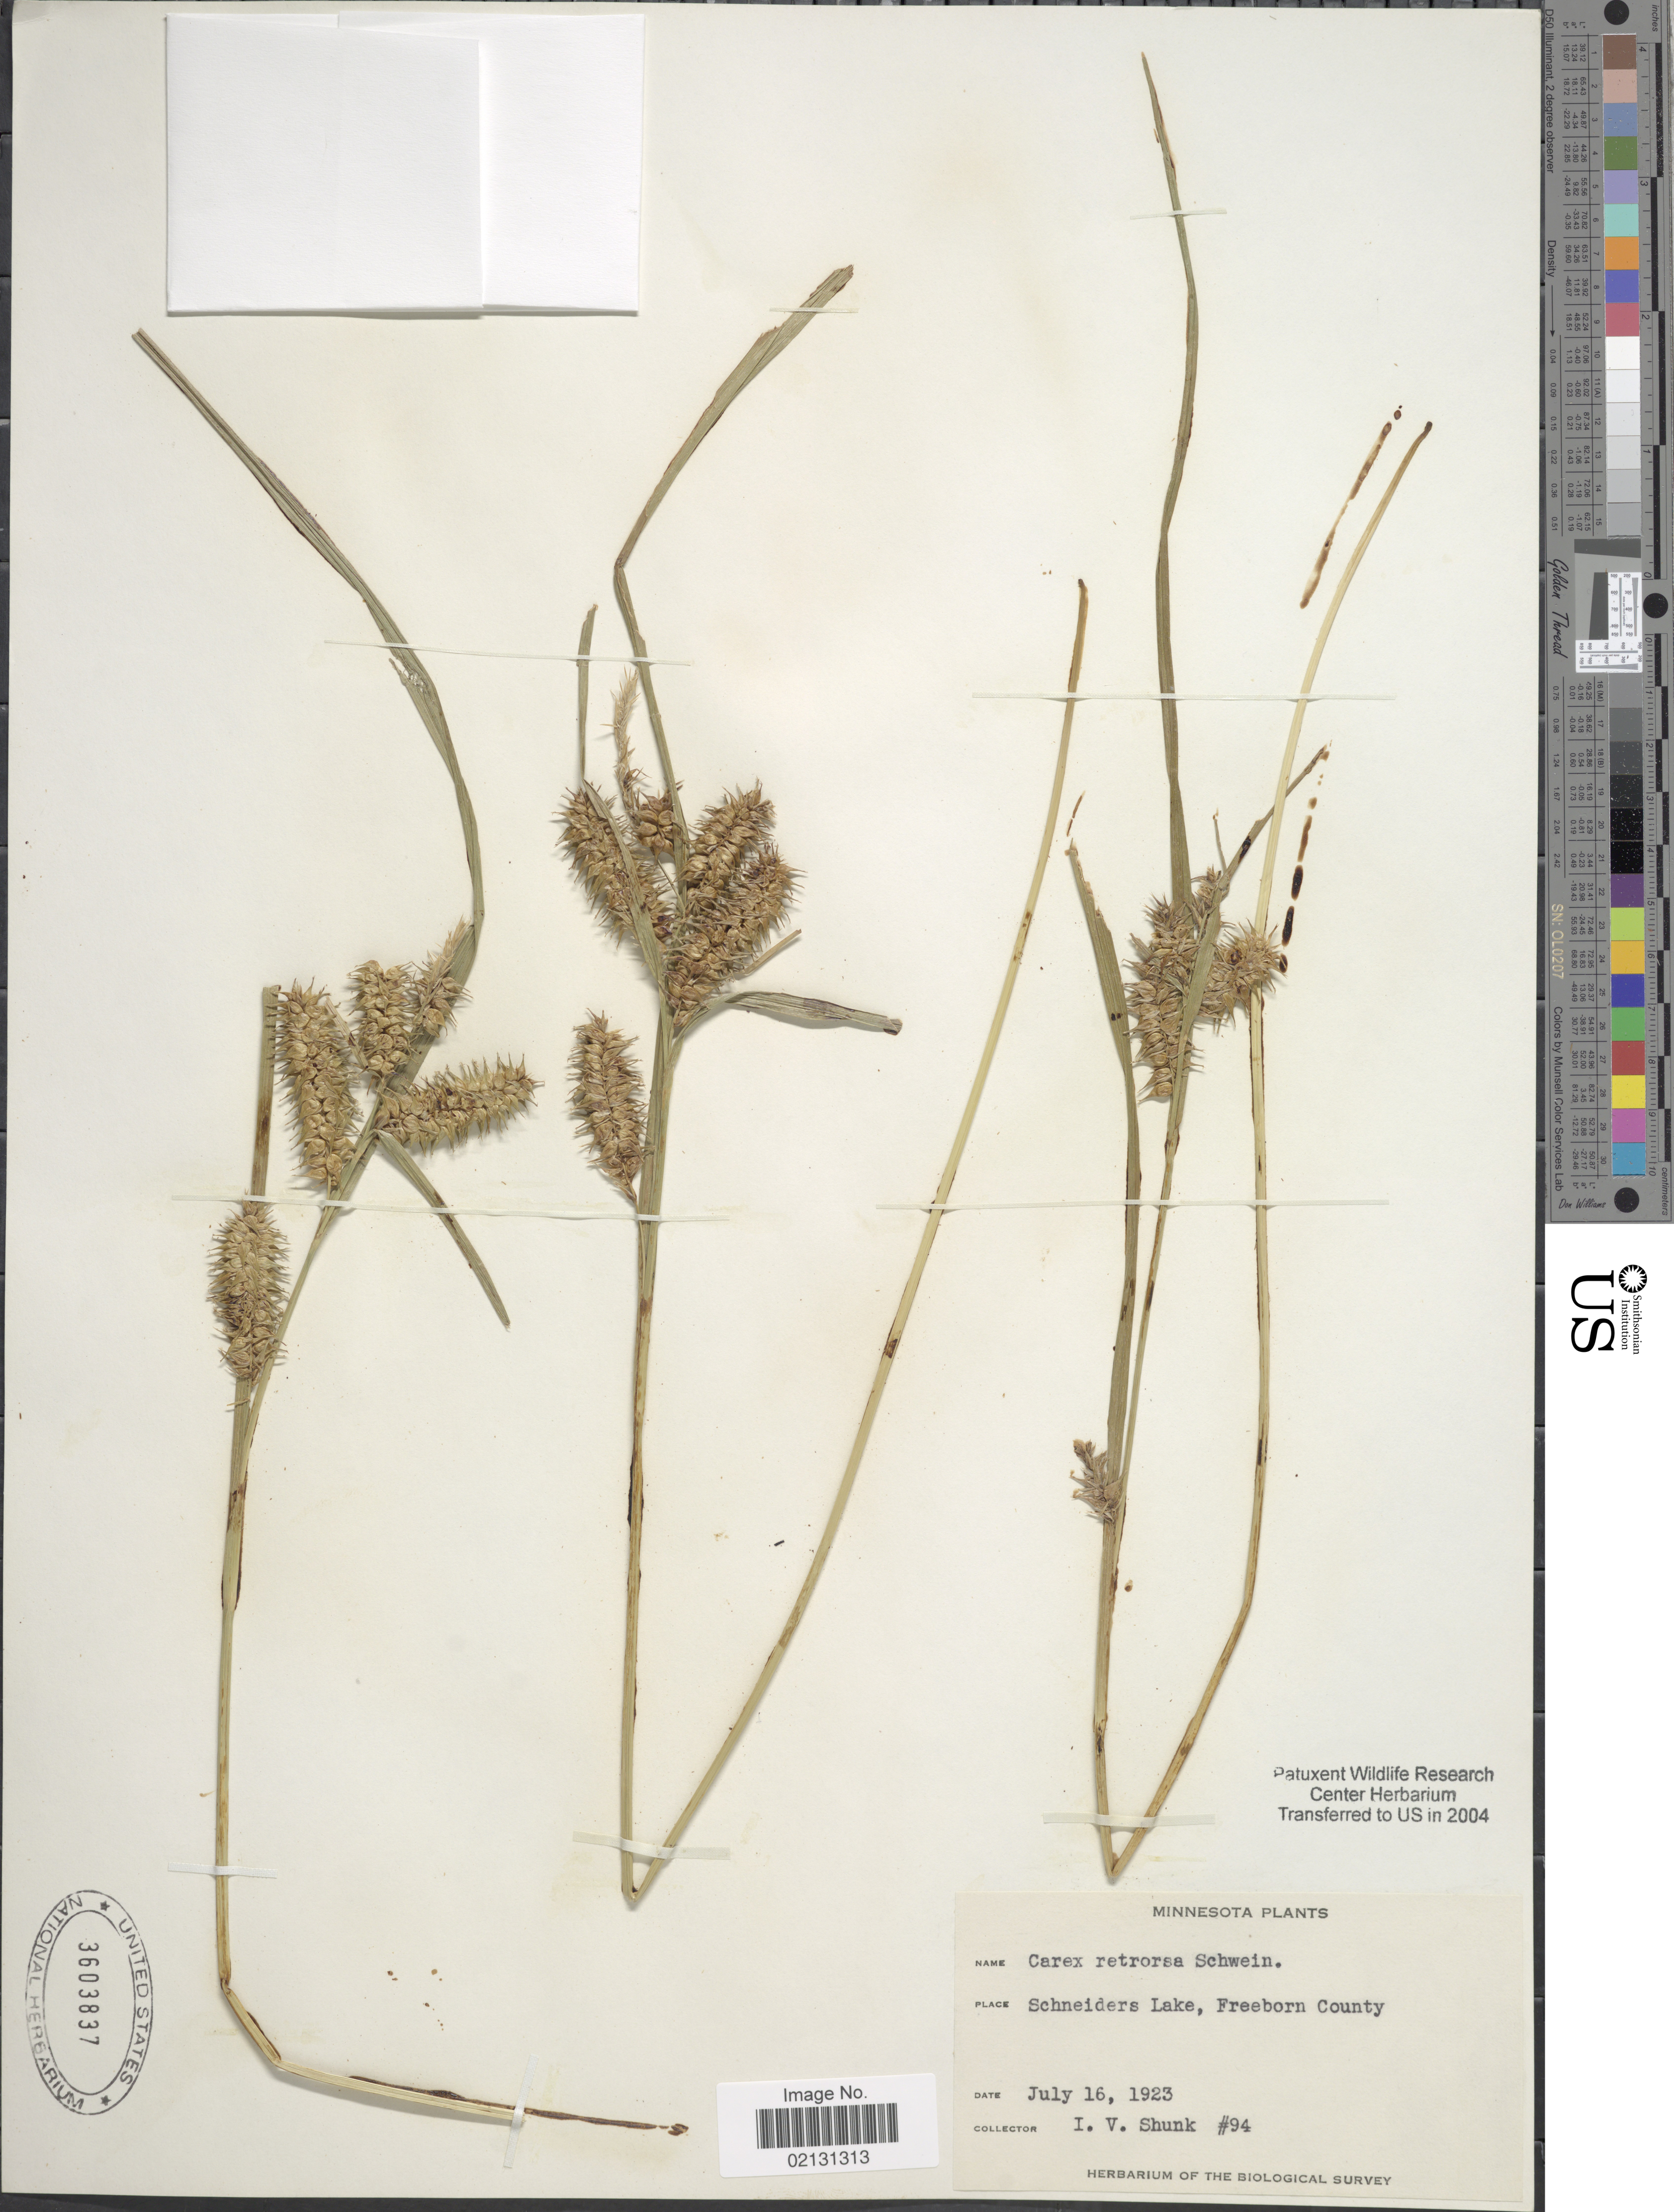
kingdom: Plantae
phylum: Tracheophyta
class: Liliopsida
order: Poales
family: Cyperaceae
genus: Carex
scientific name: Carex retrorsa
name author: Schwein.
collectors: I. Shunk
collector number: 94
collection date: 1923-07-16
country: United States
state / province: Minnesota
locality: Schneiders Lake, Freeborn County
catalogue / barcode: US 3603837